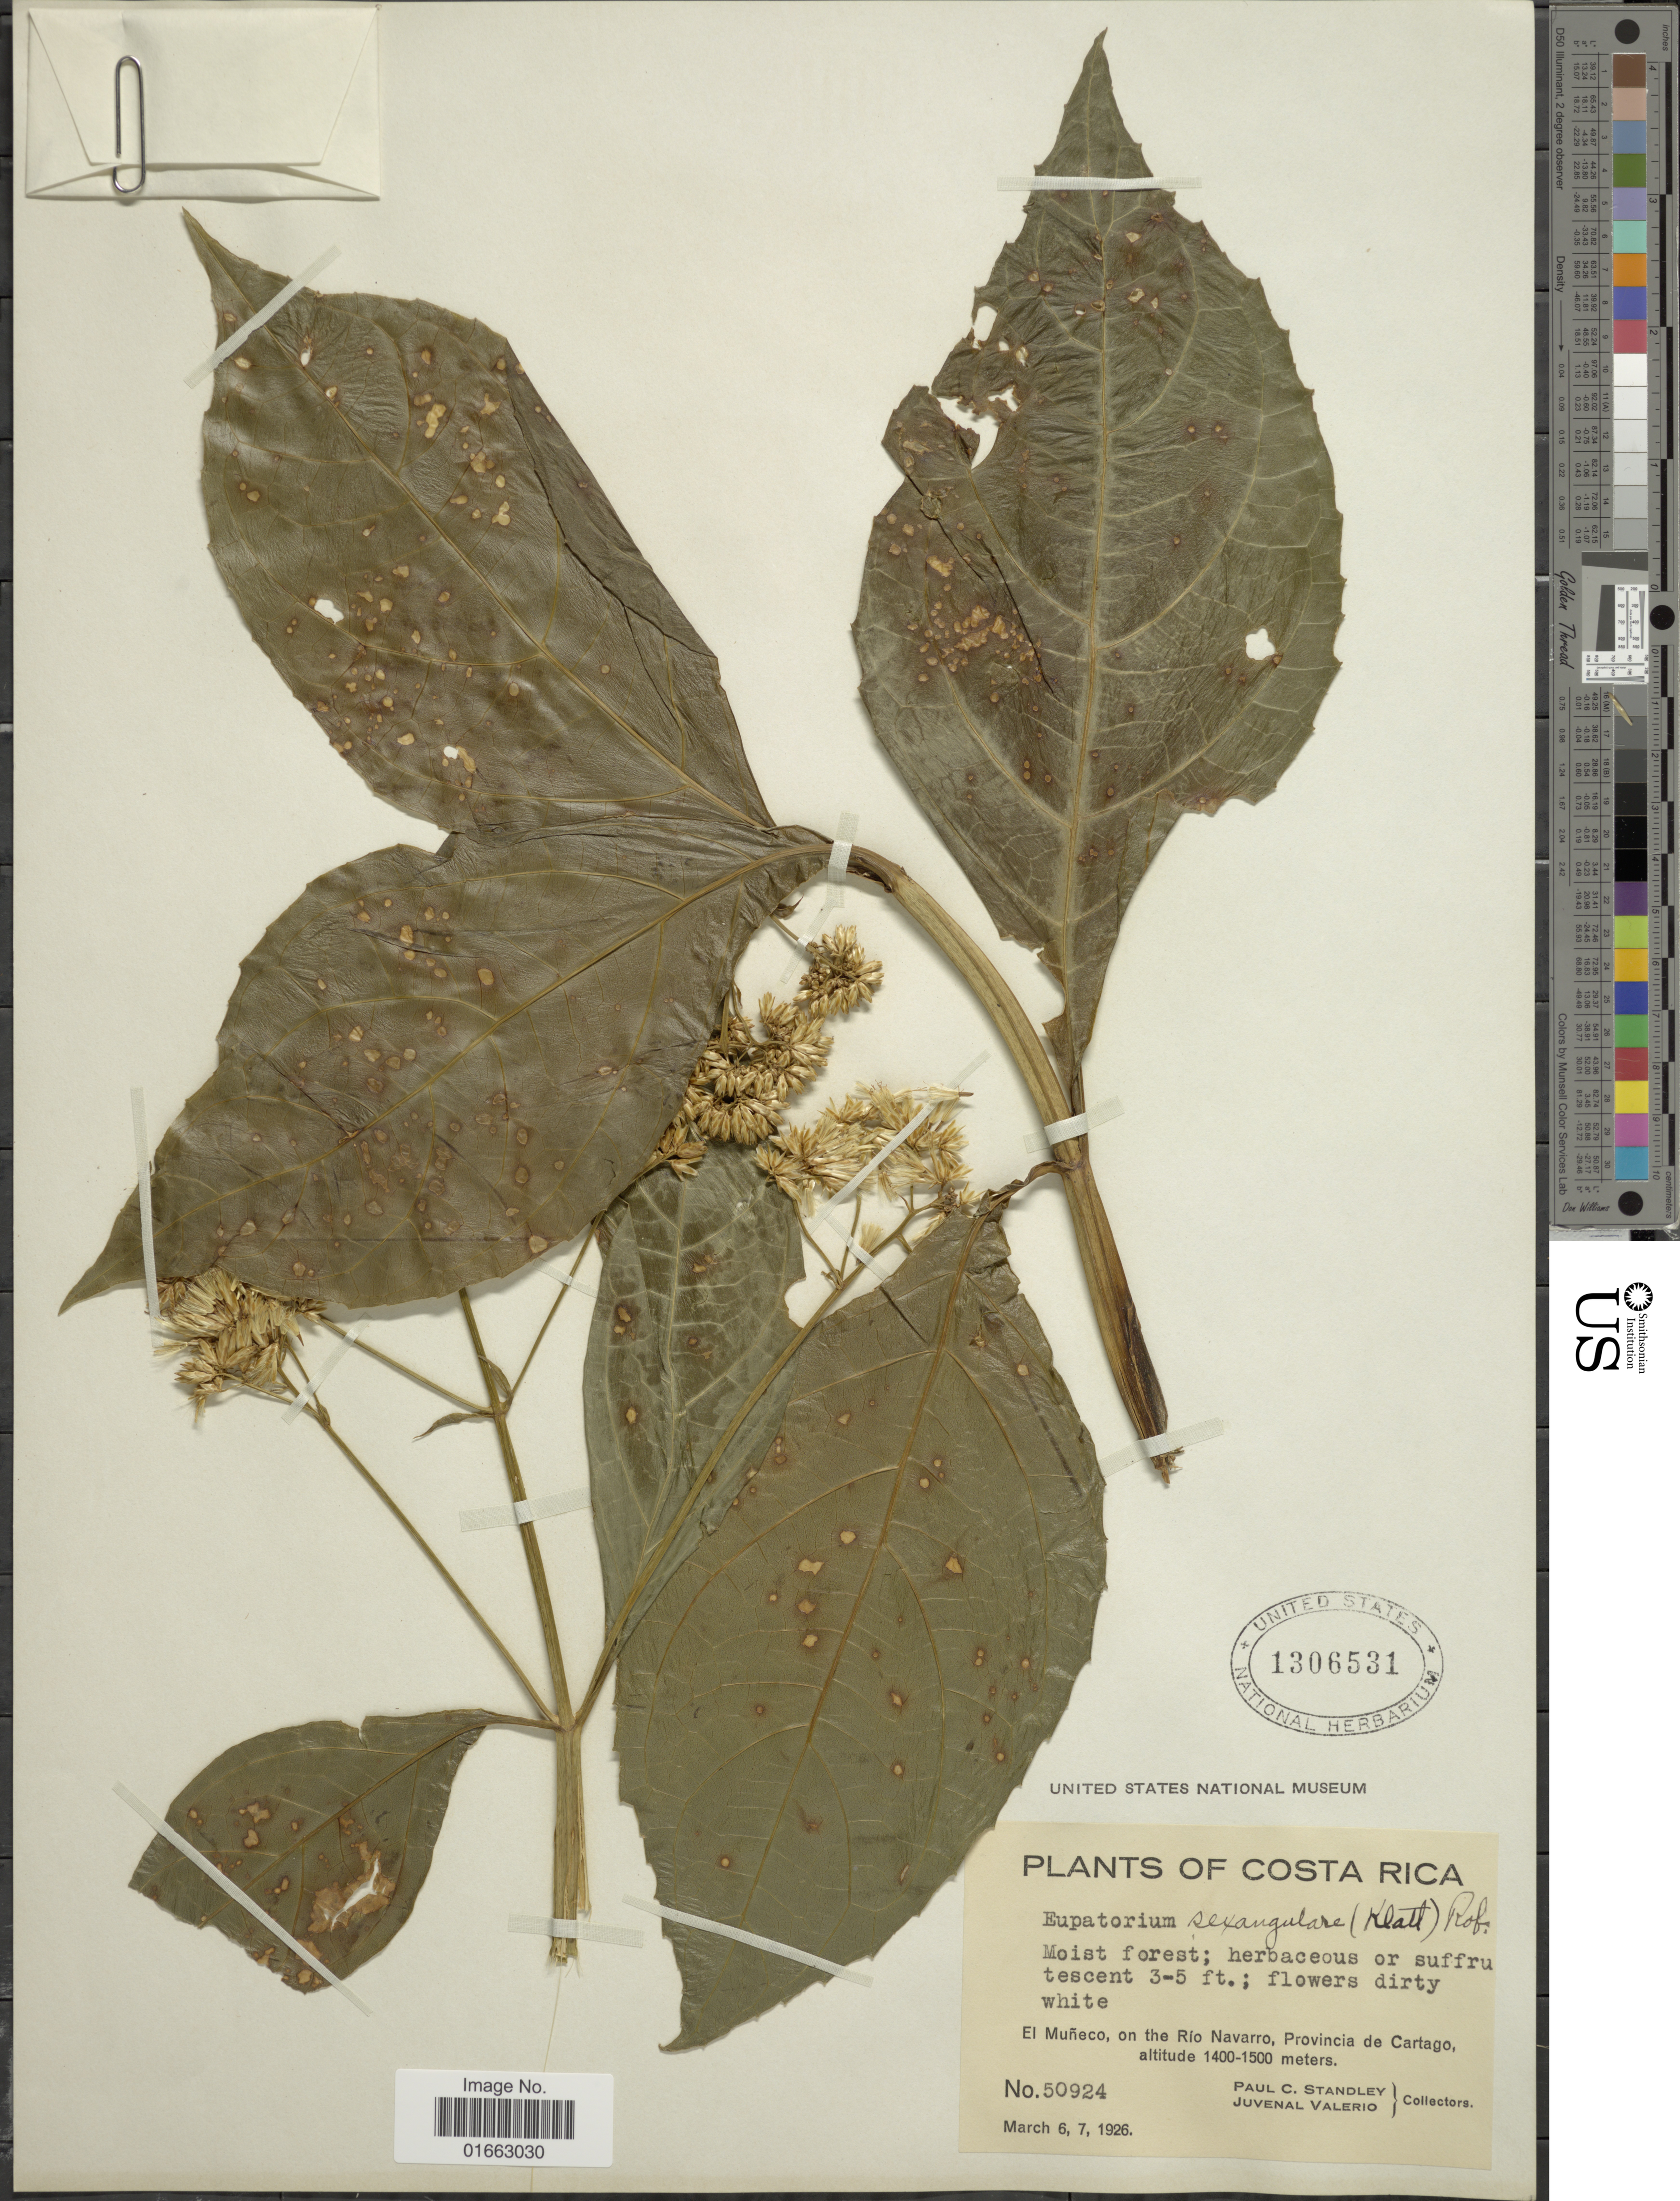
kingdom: Plantae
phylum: Tracheophyta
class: Magnoliopsida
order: Asterales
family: Asteraceae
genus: Critonia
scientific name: Critonia sexangularis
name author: (Klatt) R.M. King & H. Rob.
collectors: P. C. Standley & J. Valerio R.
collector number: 50924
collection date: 1926-03-06/1926-03-07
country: Costa Rica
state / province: Cartago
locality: El Muñeco, on the Río Navarro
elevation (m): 1400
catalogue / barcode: US 1306531